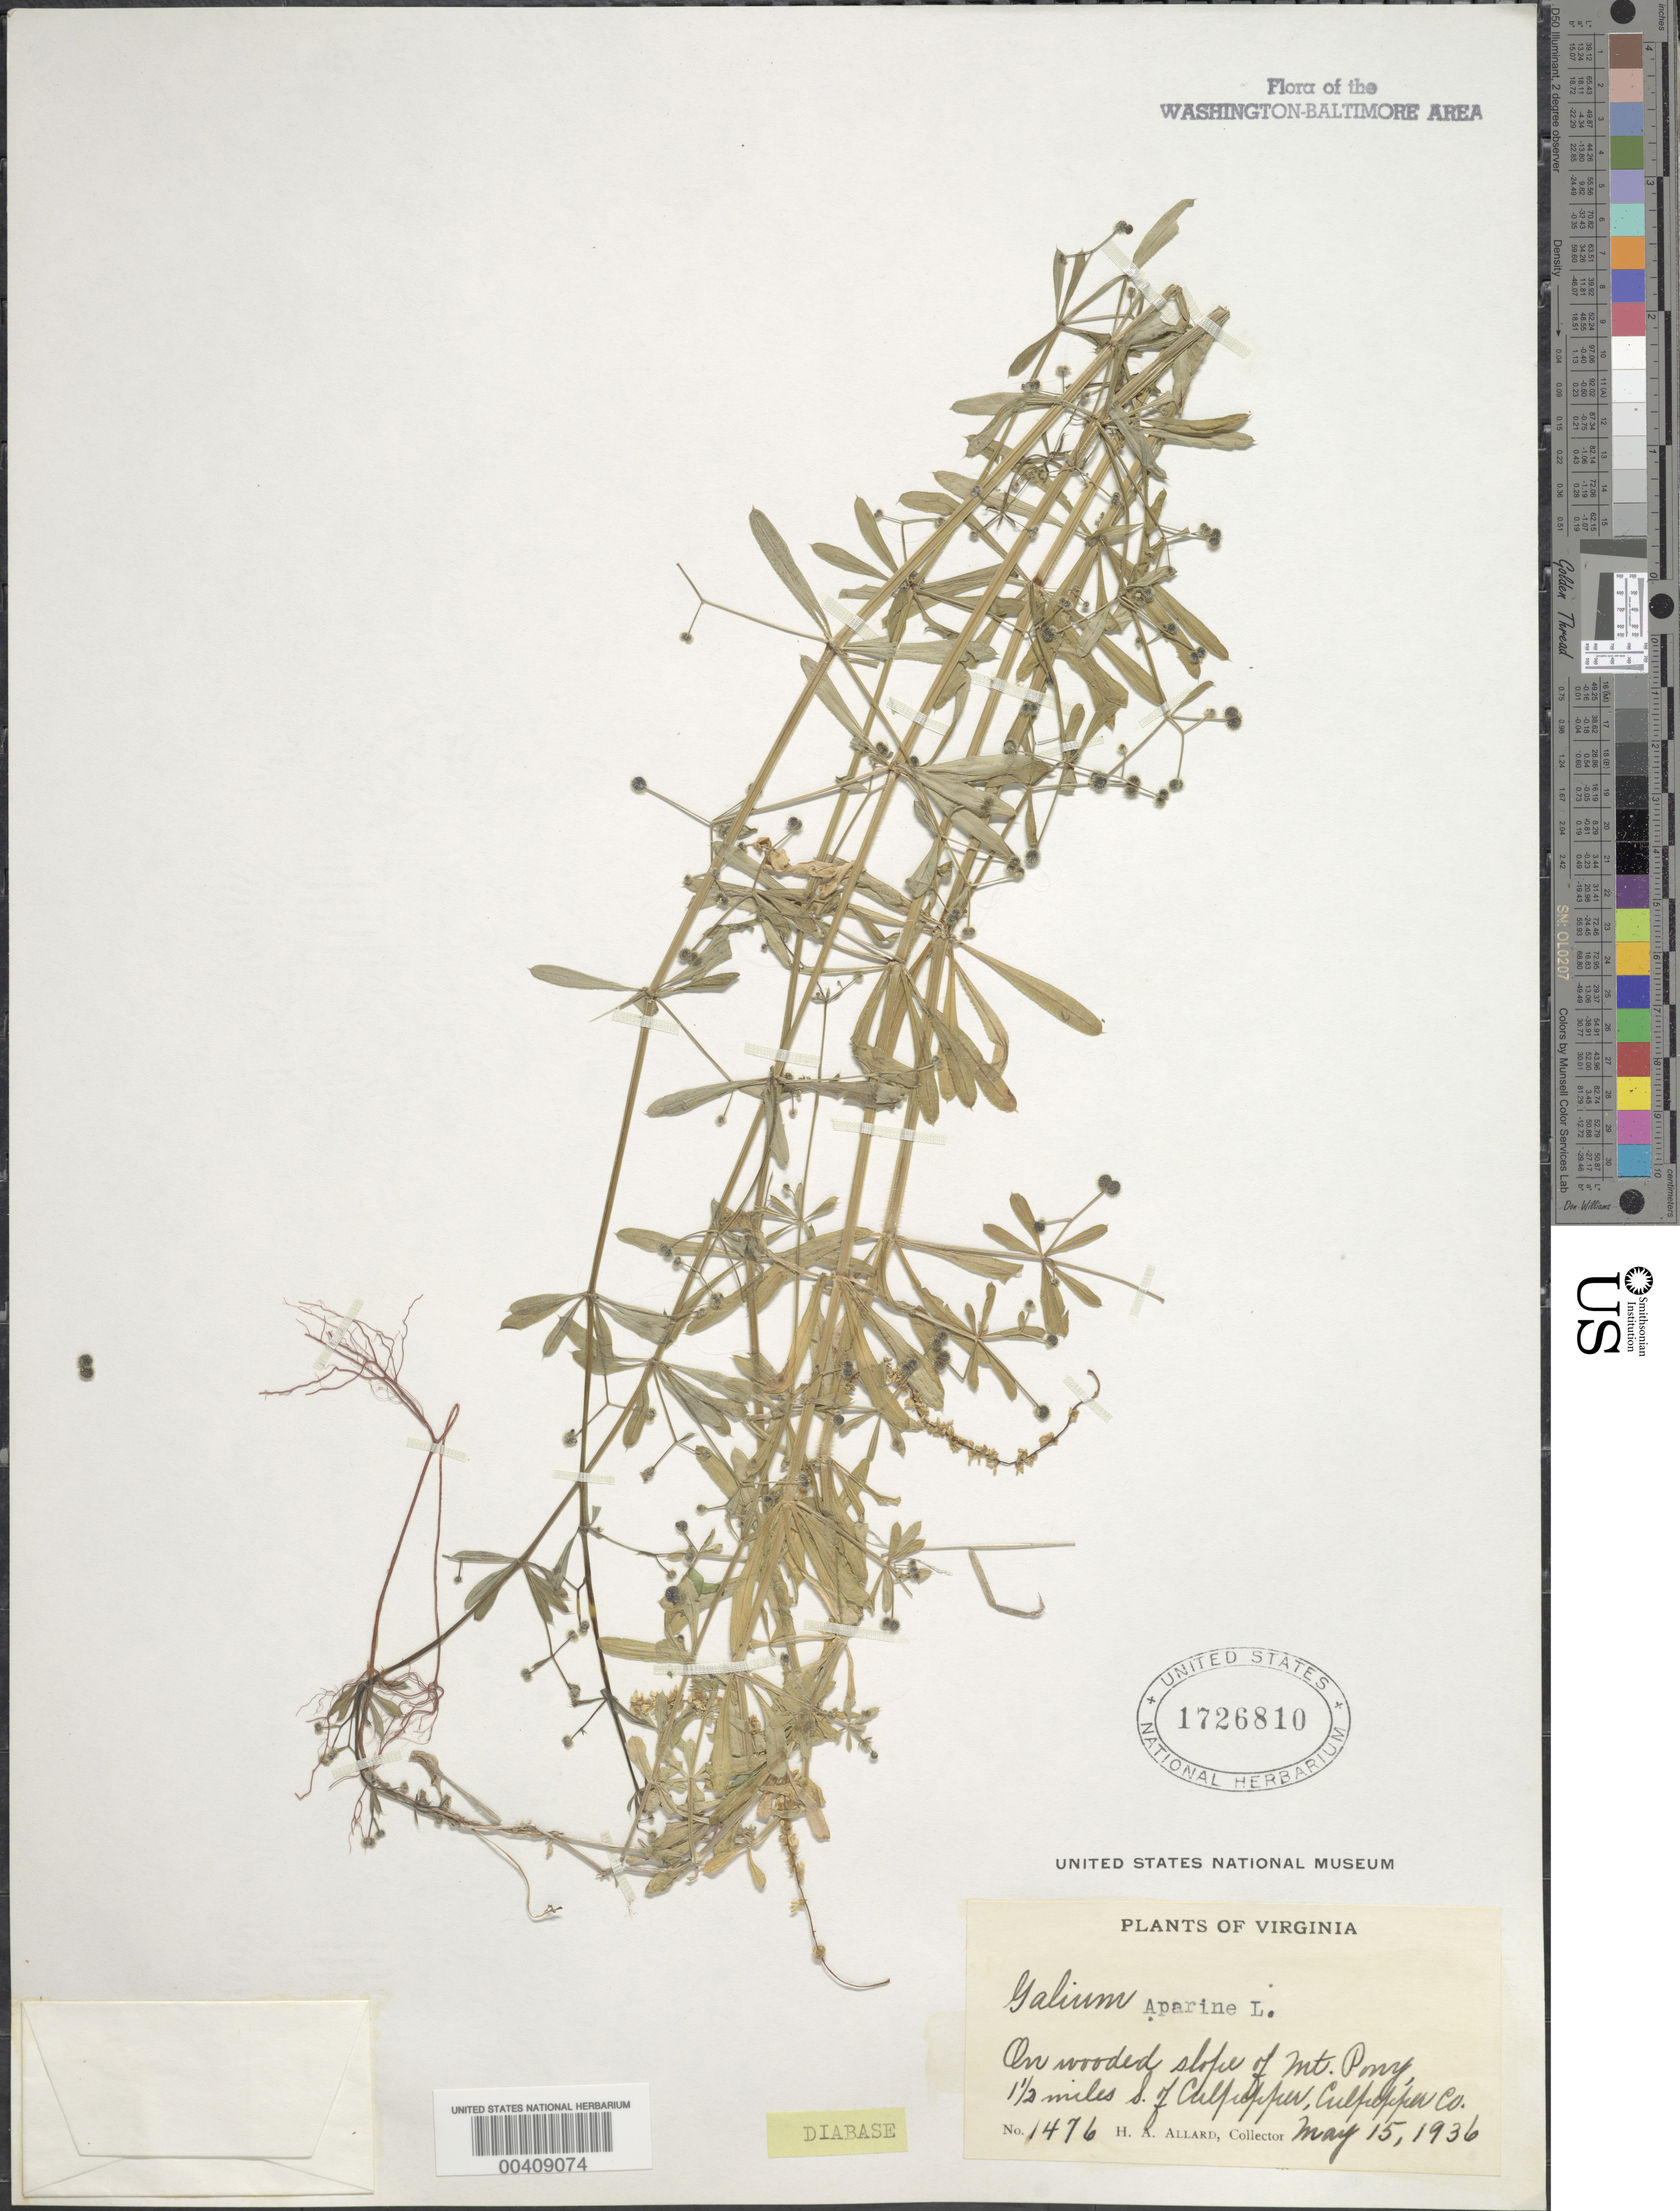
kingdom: Plantae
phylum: Tracheophyta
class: Magnoliopsida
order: Gentianales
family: Rubiaceae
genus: Galium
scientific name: Galium aparine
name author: L.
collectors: H. A. Allard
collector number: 1476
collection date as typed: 15 May 1936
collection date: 1936-05-15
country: United States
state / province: Virginia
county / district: Culpeper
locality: Mt. Pony, south of Culpepper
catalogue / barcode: US 1726810